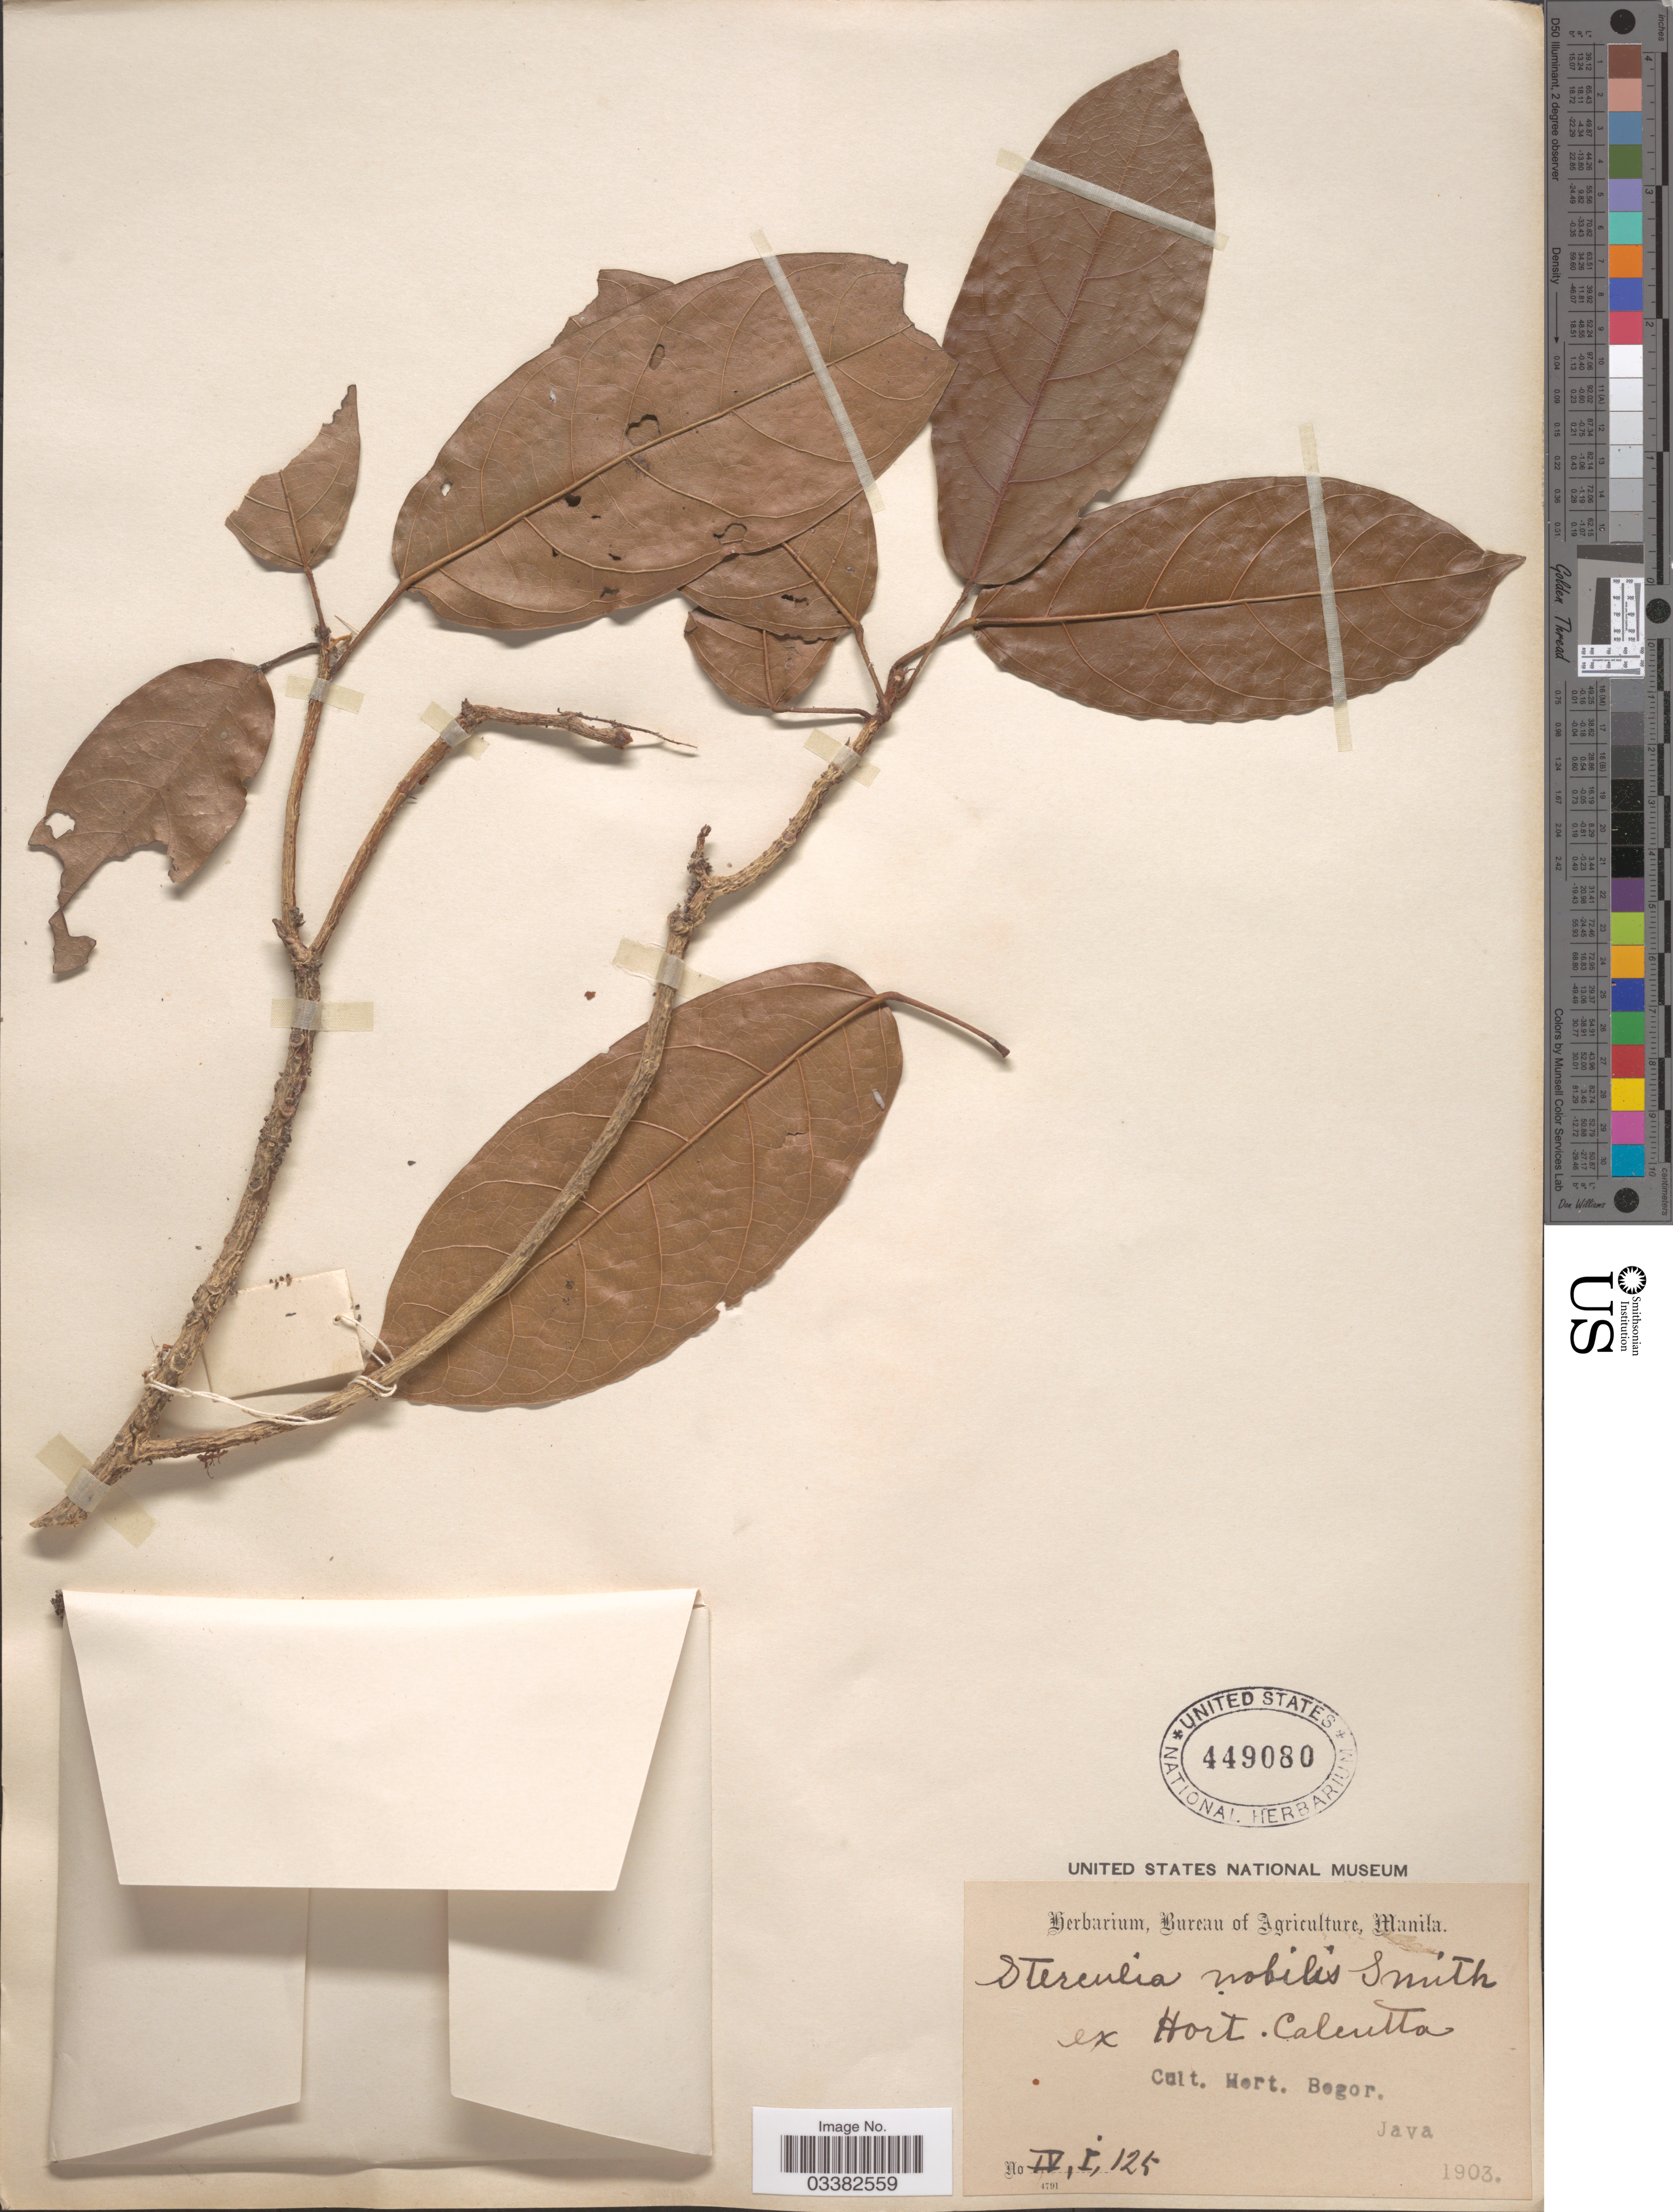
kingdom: Plantae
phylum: Tracheophyta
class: Magnoliopsida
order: Malvales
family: Malvaceae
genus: Sterculia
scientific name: Sterculia nobilis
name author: Sm.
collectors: ex Herb. Bur. Agric. Manila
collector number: IV,I,125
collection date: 1903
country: Indonesia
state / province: Java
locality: Cult. Hort. Bogor.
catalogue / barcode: US 449080